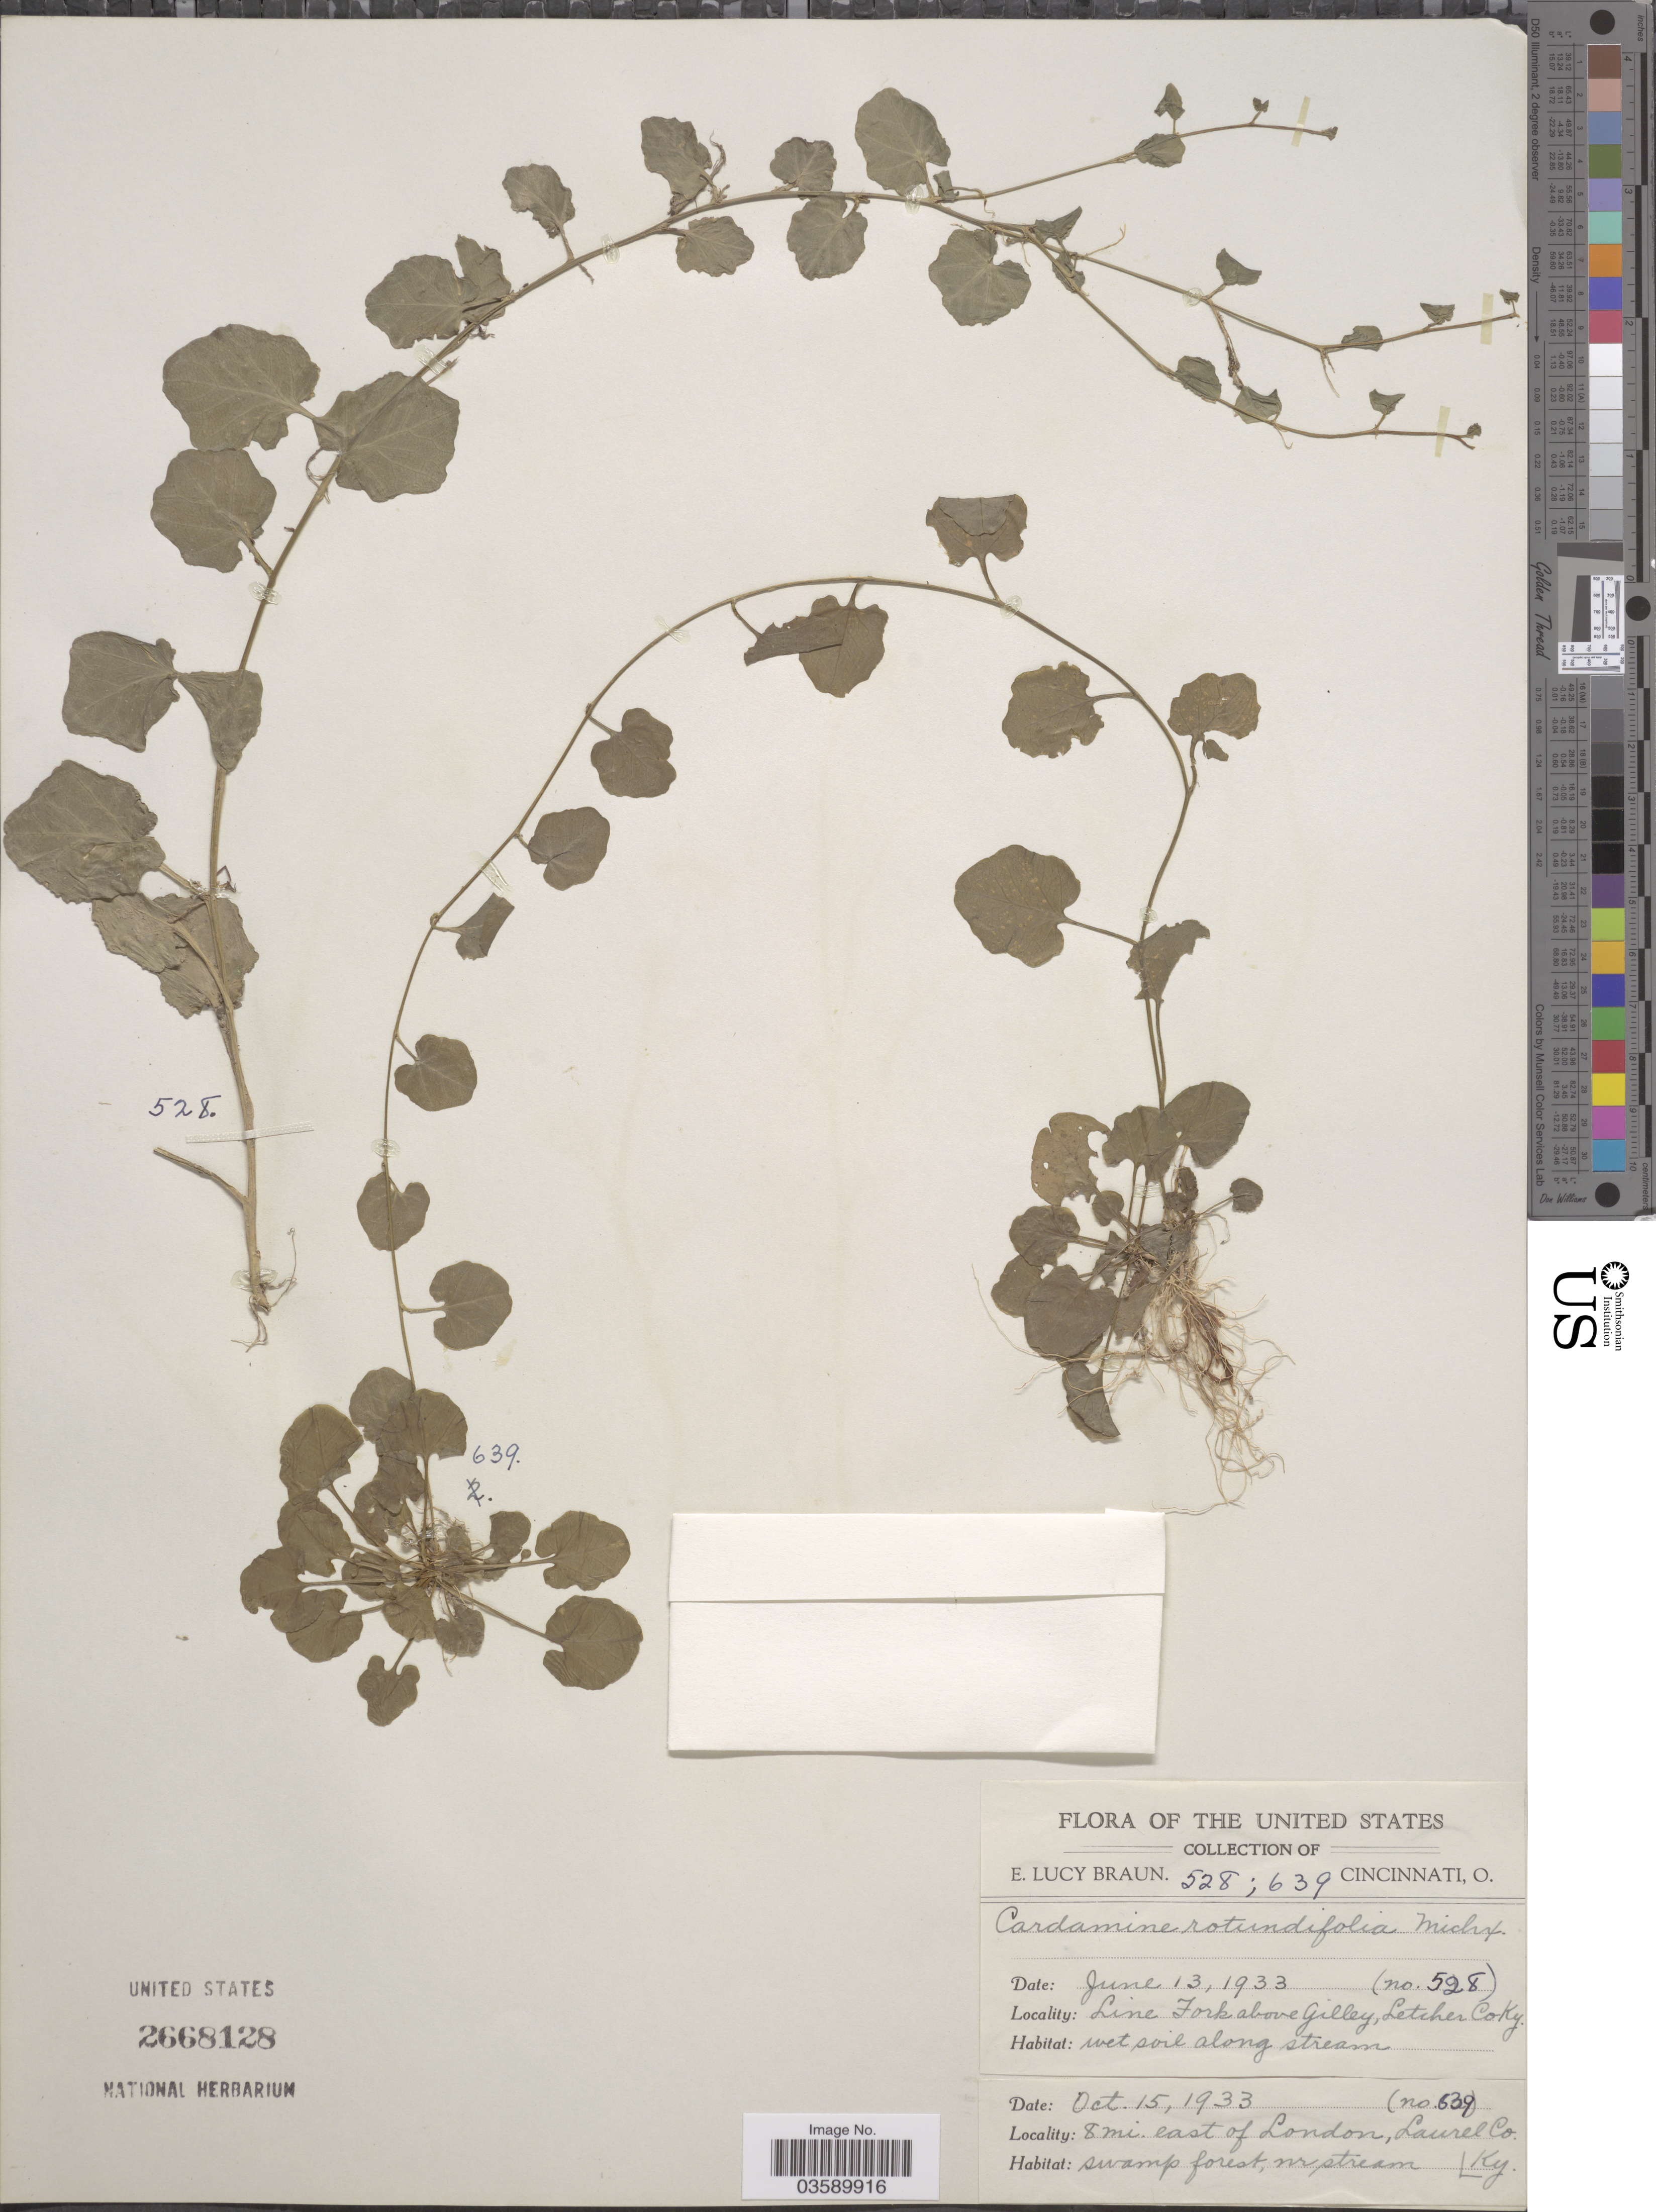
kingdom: Plantae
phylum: Tracheophyta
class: Magnoliopsida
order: Brassicales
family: Brassicaceae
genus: Cardamine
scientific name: Cardamine rotundifolia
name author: Michx.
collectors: E. L. Braun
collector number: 639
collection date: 1933-10-15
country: United States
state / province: Kentucky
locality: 8 mi. east of London, Laurel Co.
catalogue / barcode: US 2668128-2